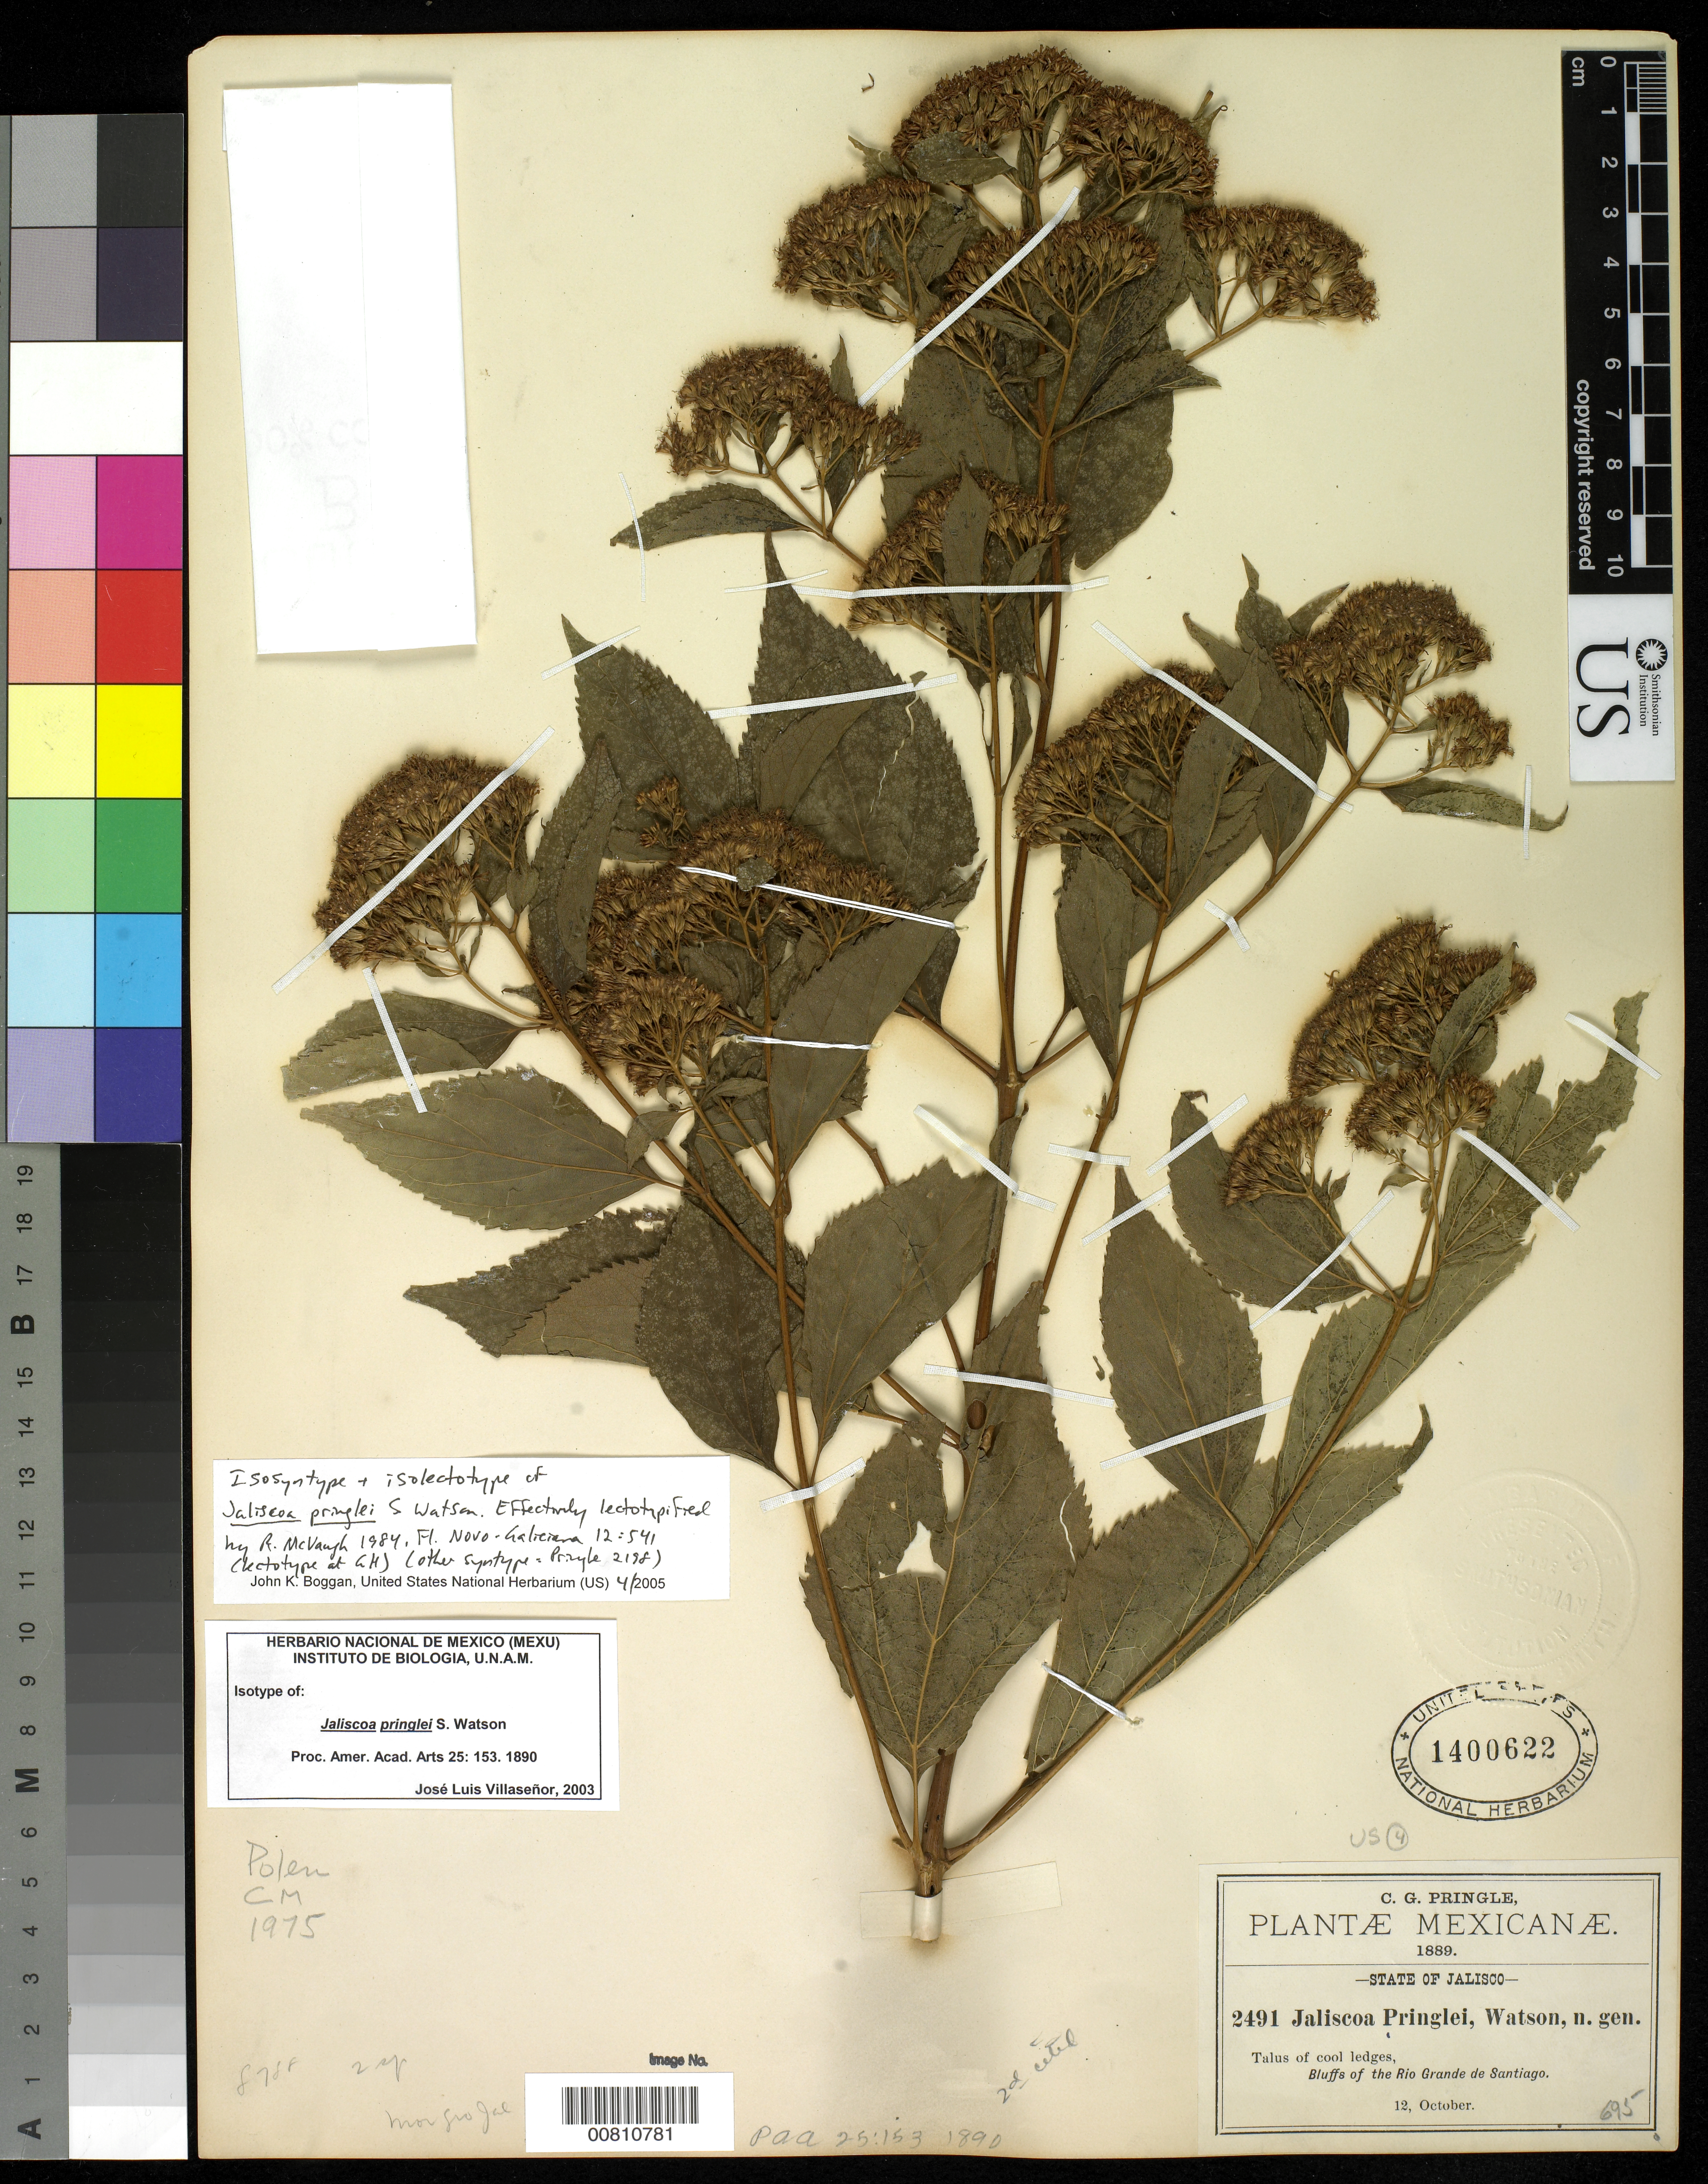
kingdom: Plantae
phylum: Tracheophyta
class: Magnoliopsida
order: Asterales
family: Asteraceae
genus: Jaliscoa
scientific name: Jaliscoa pringlei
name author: S. Watson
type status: Isolectotype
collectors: C. G. Pringle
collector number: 2491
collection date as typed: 12 Oct 1889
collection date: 1889-10-12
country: Mexico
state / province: Jalisco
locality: Bluffs of the Rio Grande de Santiago.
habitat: Talus of cool ledges.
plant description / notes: Isosyntype and isolectotype (other syntype is Pringle 2198). Erroneously annotated as "isotype" by J.L. Villaseñor (2003).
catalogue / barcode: US 1400622